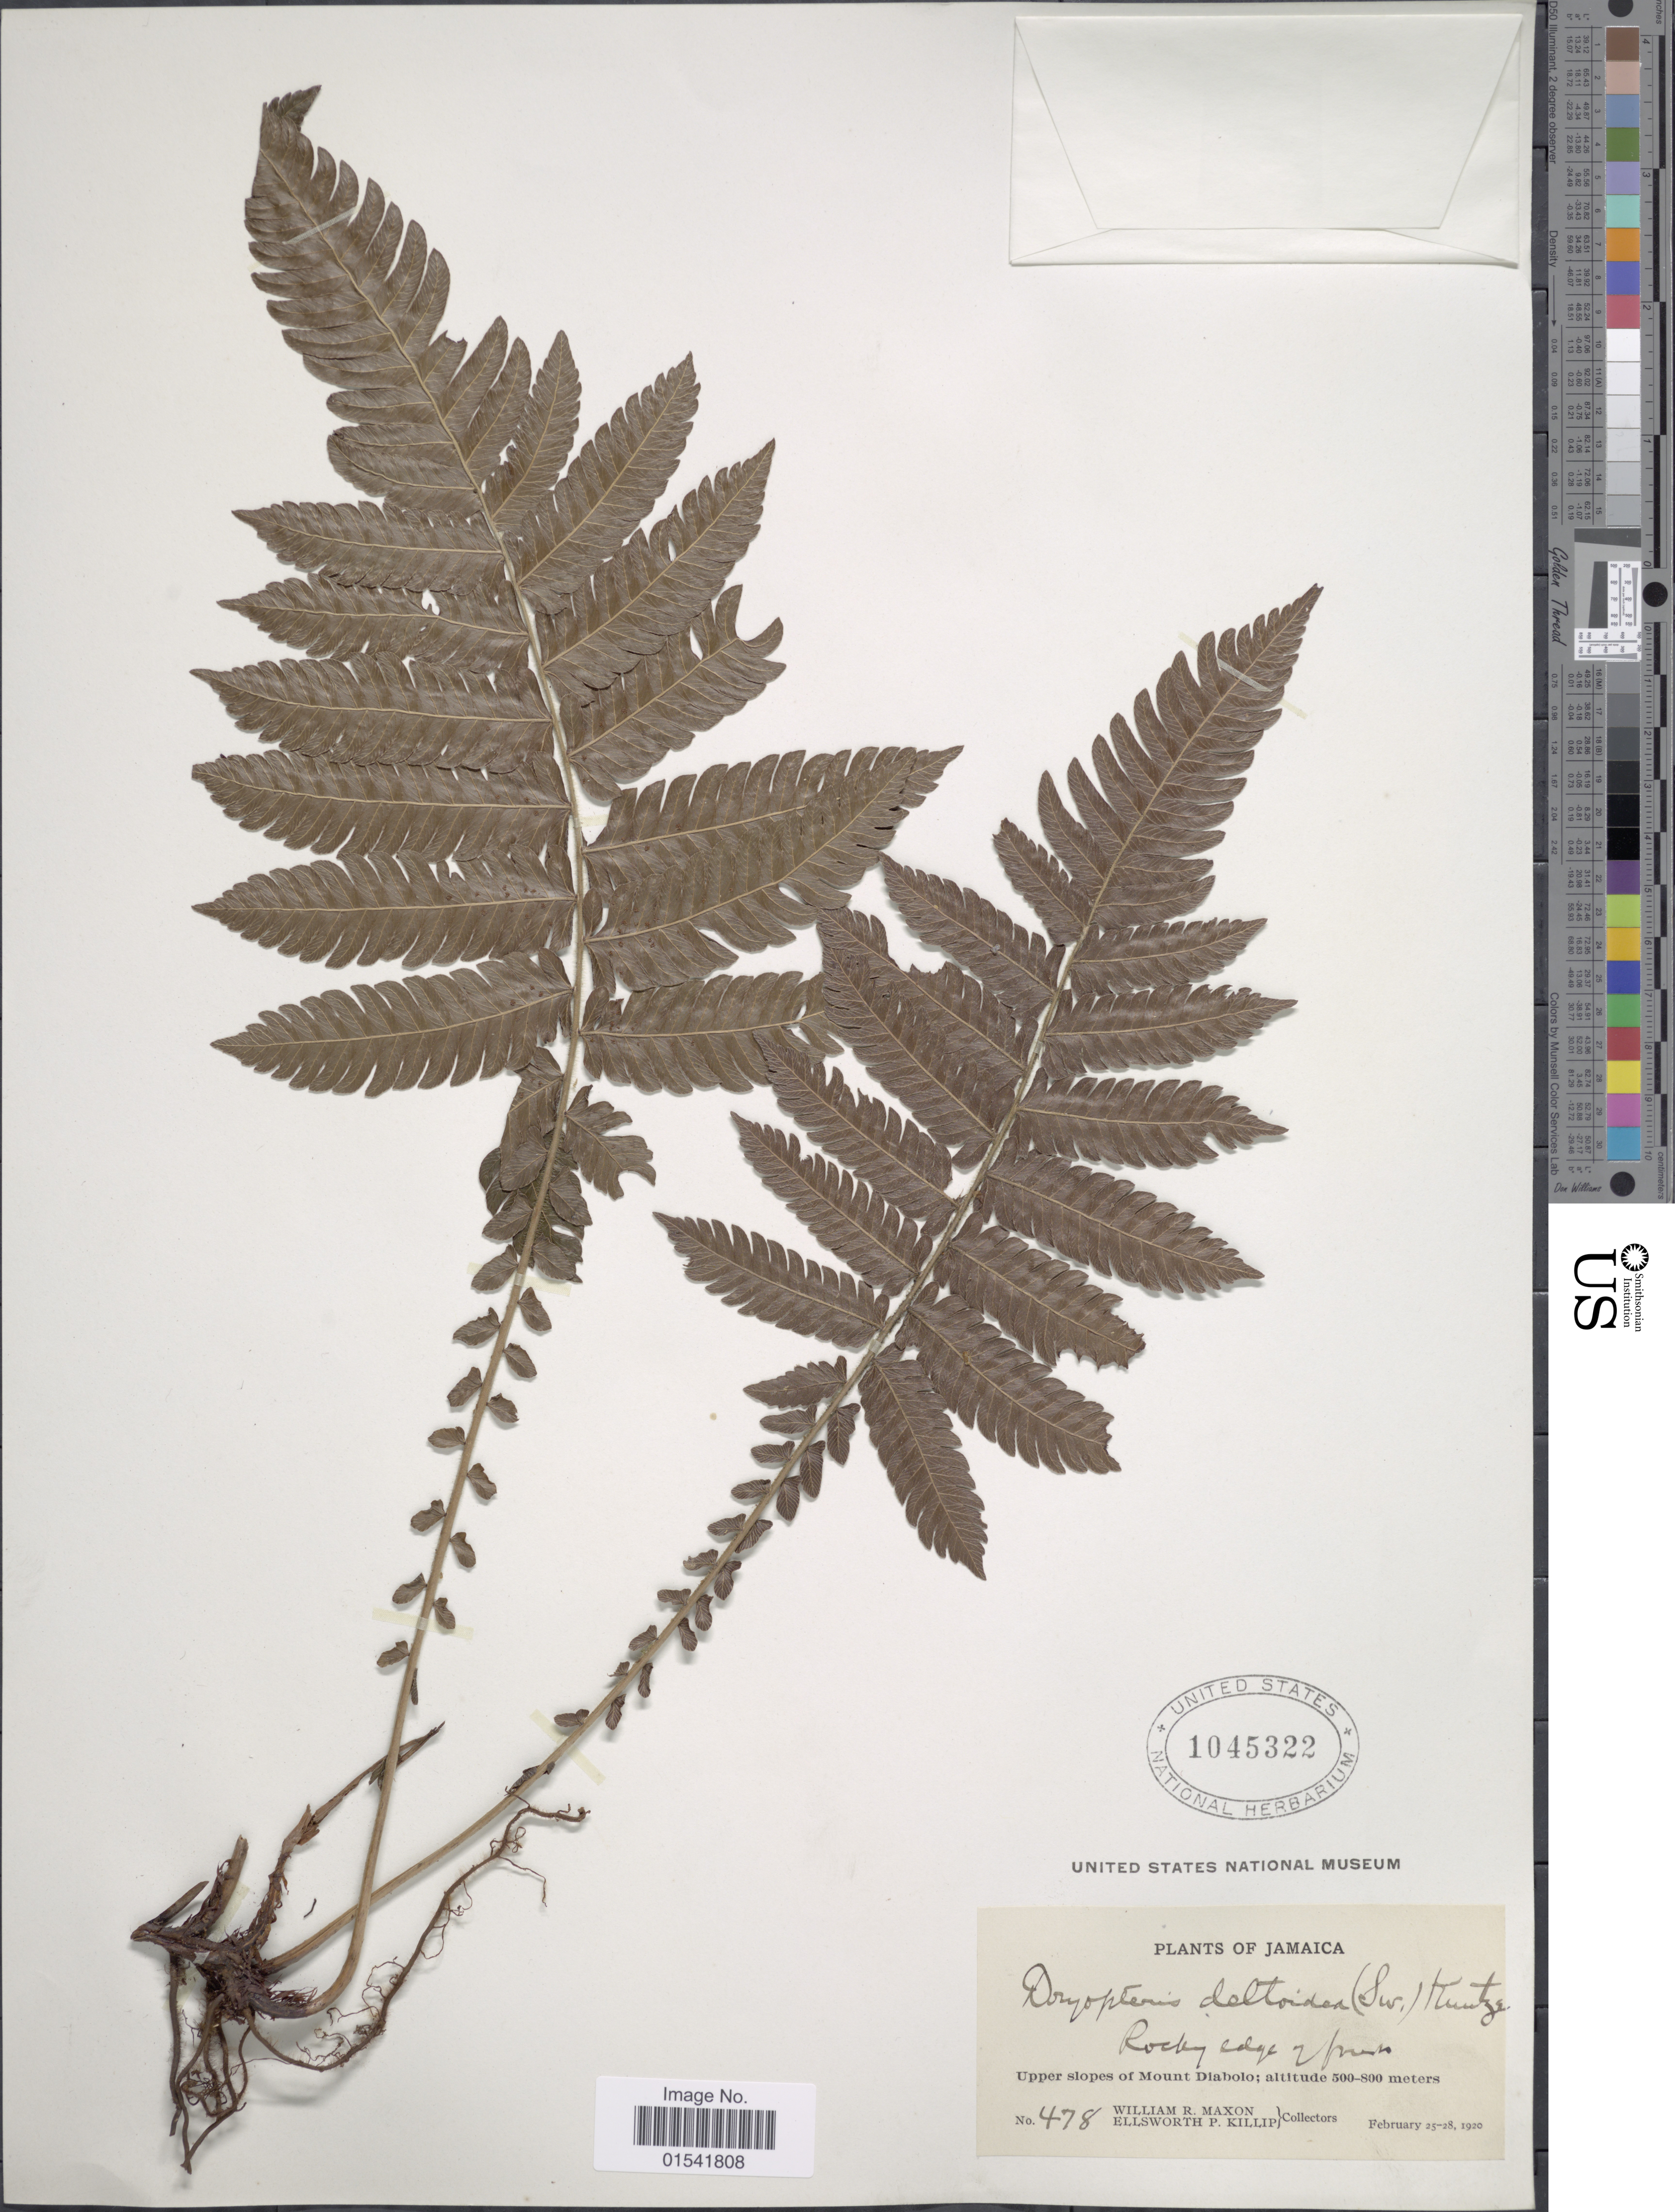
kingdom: Plantae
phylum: Tracheophyta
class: Polypodiopsida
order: Polypodiales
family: Thelypteridaceae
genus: Steiropteris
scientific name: Steiropteris deltoidea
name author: (Sw.) Pic. Serm.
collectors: W. R. Maxon & E. P. Killip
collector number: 478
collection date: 1920-02-25/1920-02-28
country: Jamaica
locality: Upper slopes of Mount Diabolo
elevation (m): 500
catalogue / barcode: US 1045322